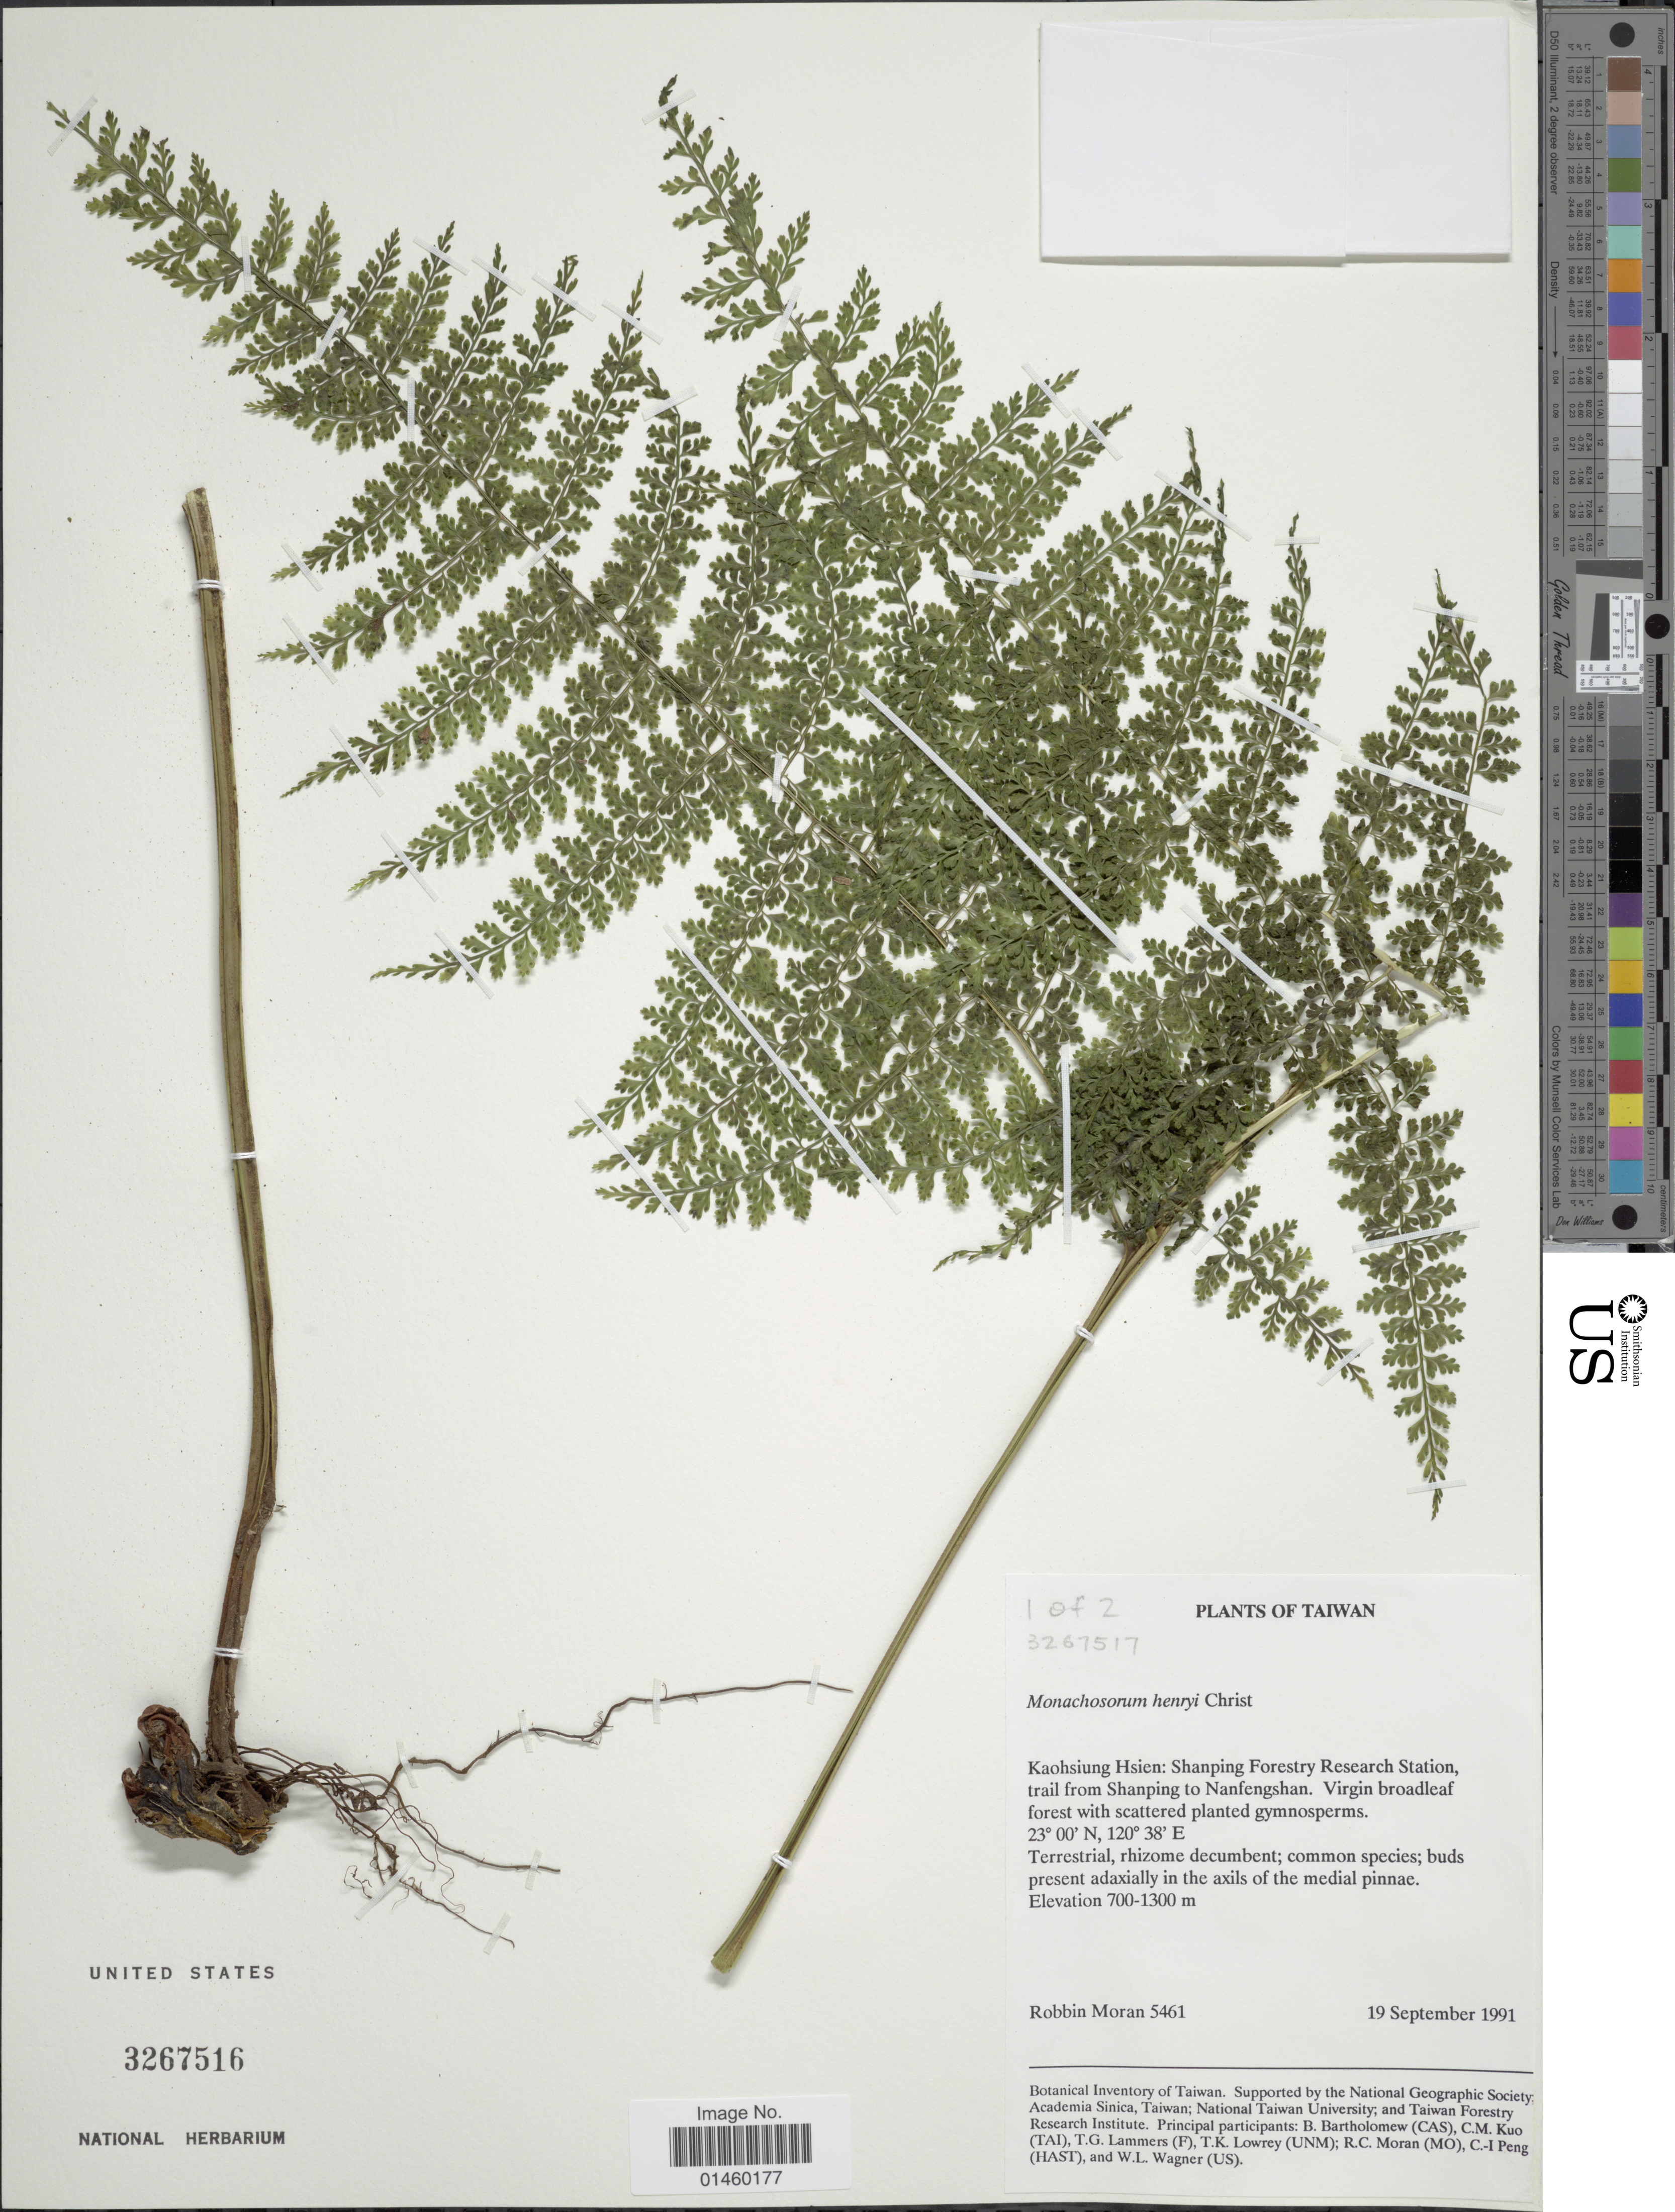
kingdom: Plantae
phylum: Tracheophyta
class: Polypodiopsida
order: Polypodiales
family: Dennstaedtiaceae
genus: Monachosorum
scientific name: Monachosorum henryi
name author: Christ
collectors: R. C. Moran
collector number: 5461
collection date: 1991-09-19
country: Taiwan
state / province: Kaohsiung City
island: Taiwan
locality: Kaohsiung Hsien: Shanping Forestry Research Station, trail from Shanping to Nanfengshan.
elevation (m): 700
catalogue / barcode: US 3267516